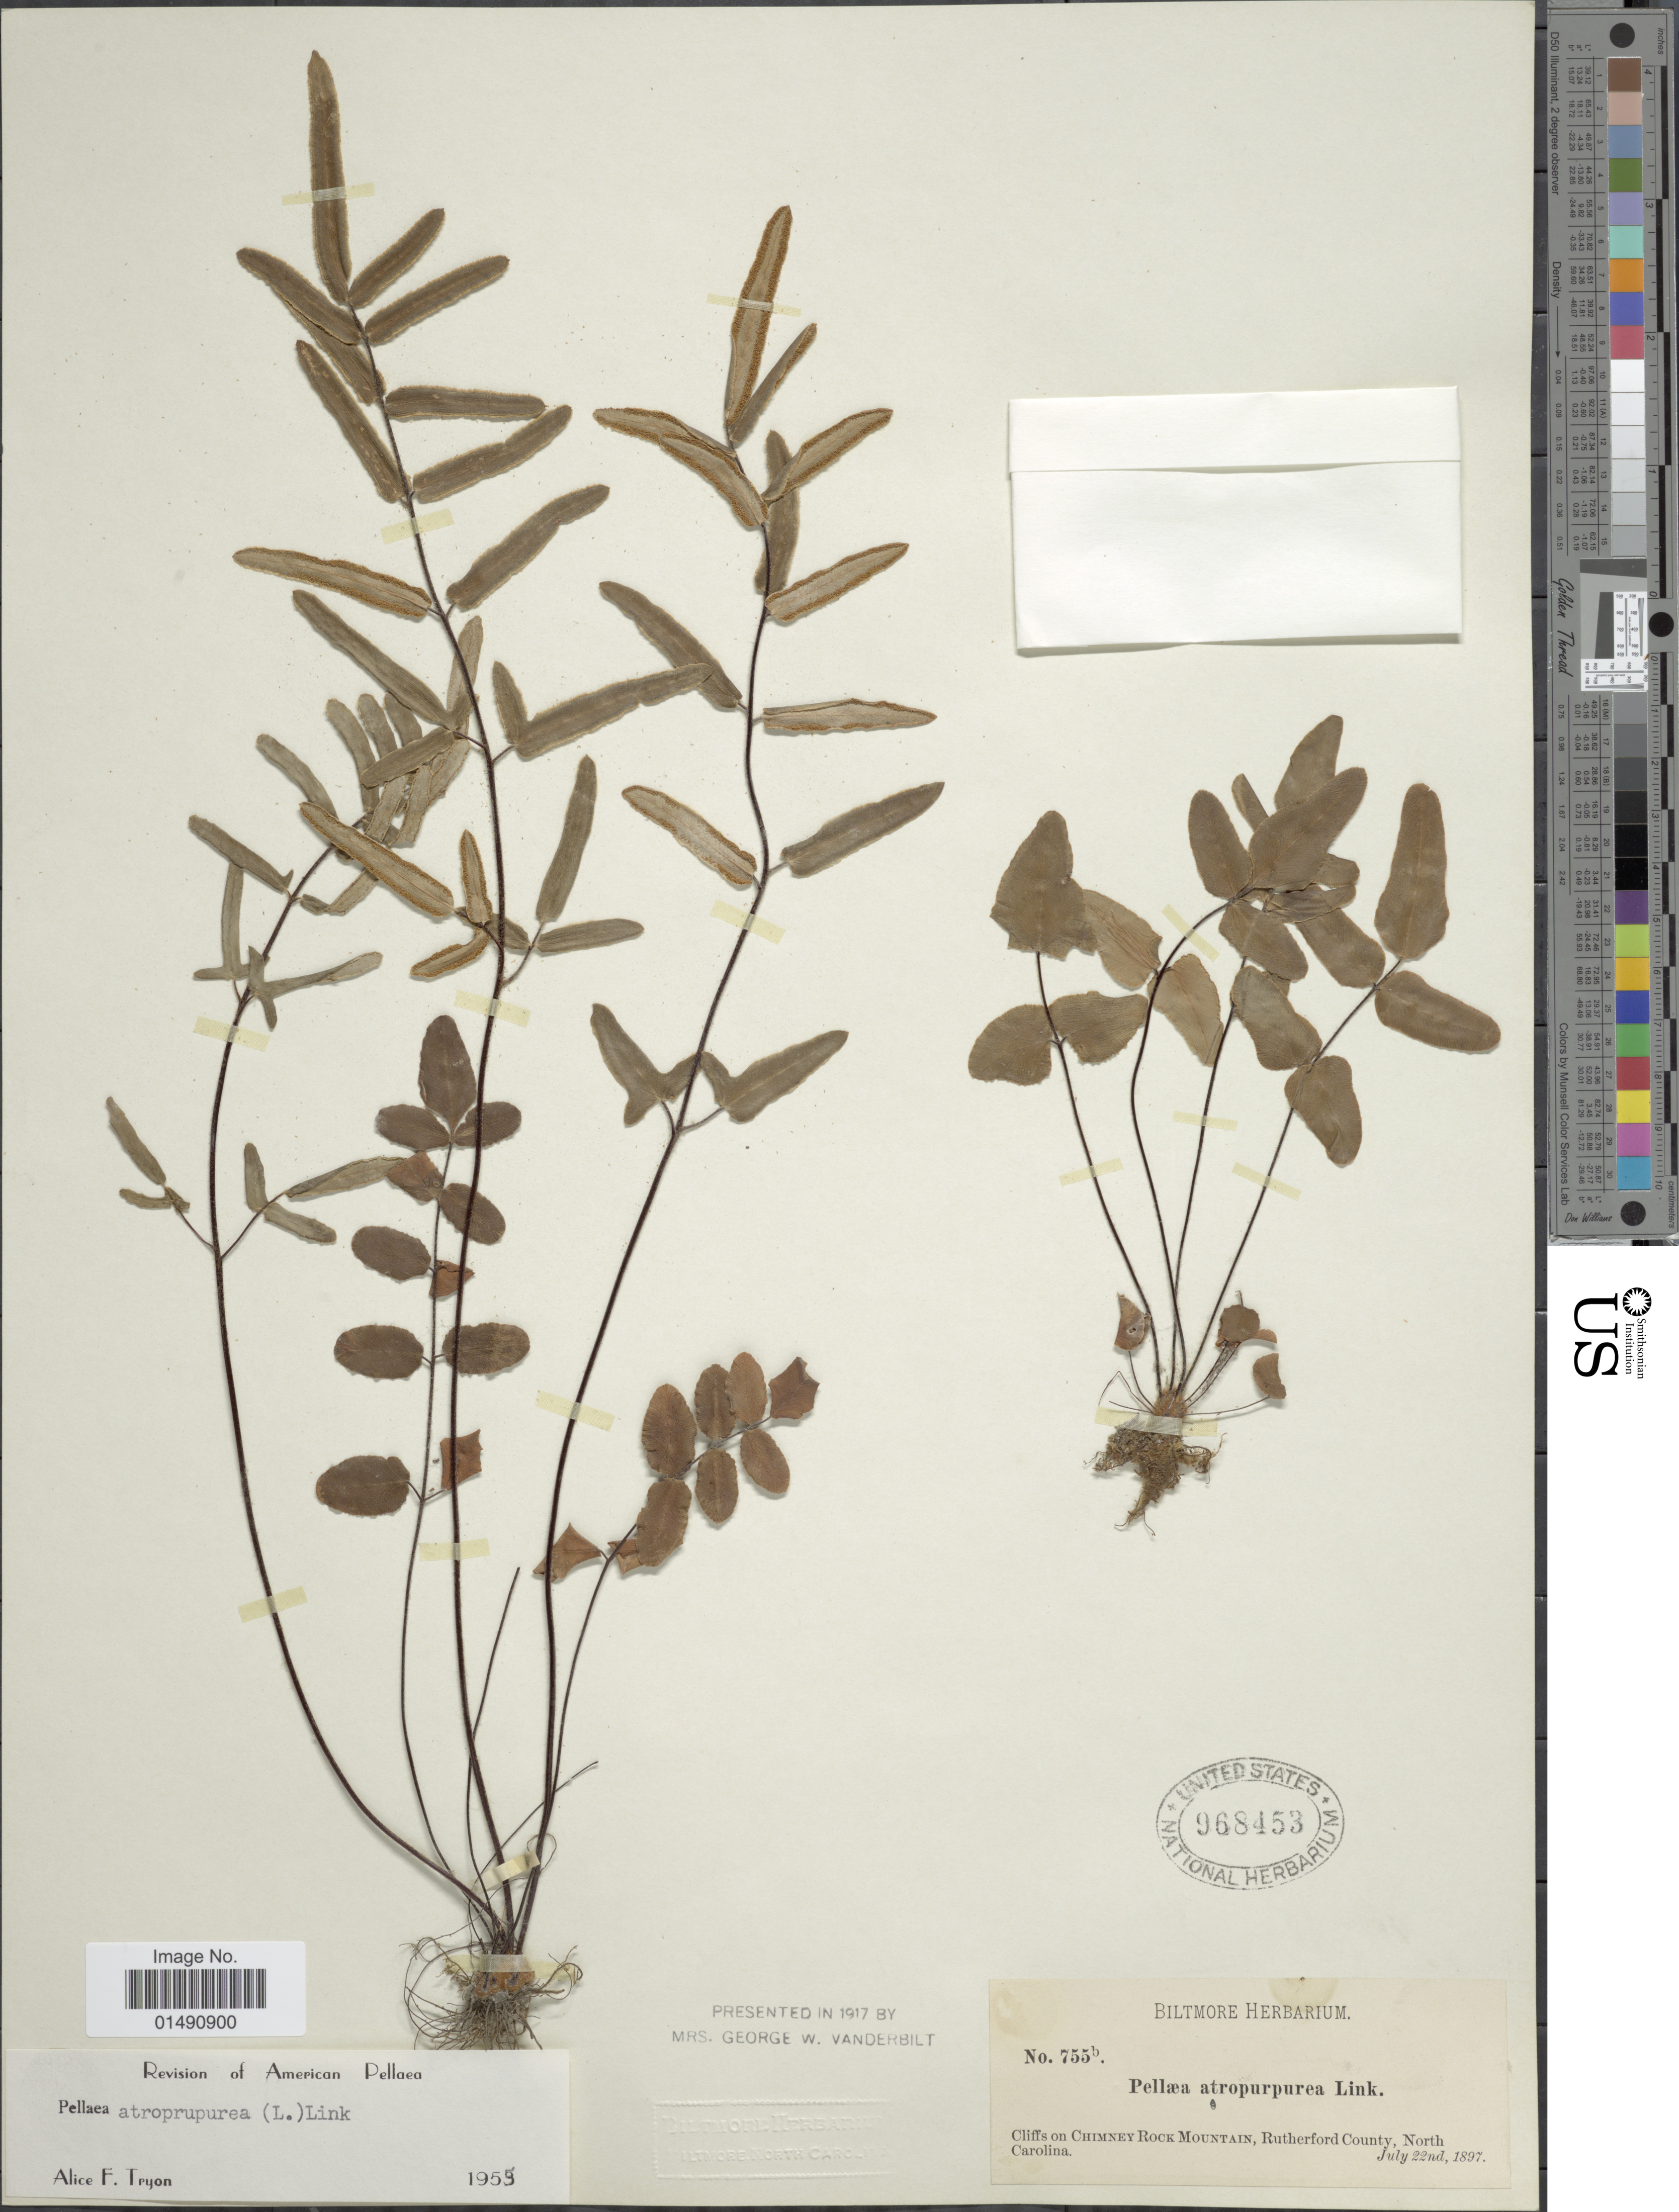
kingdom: Plantae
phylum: Tracheophyta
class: Polypodiopsida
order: Polypodiales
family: Pteridaceae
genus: Pellaea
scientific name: Pellaea atropurpurea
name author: (L.) Link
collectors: ex herb. Biltmore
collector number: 755b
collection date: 1897-08-22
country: United States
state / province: North Carolina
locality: Cliffs on Chimney Rock Mountain, Rutherford County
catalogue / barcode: US 968453